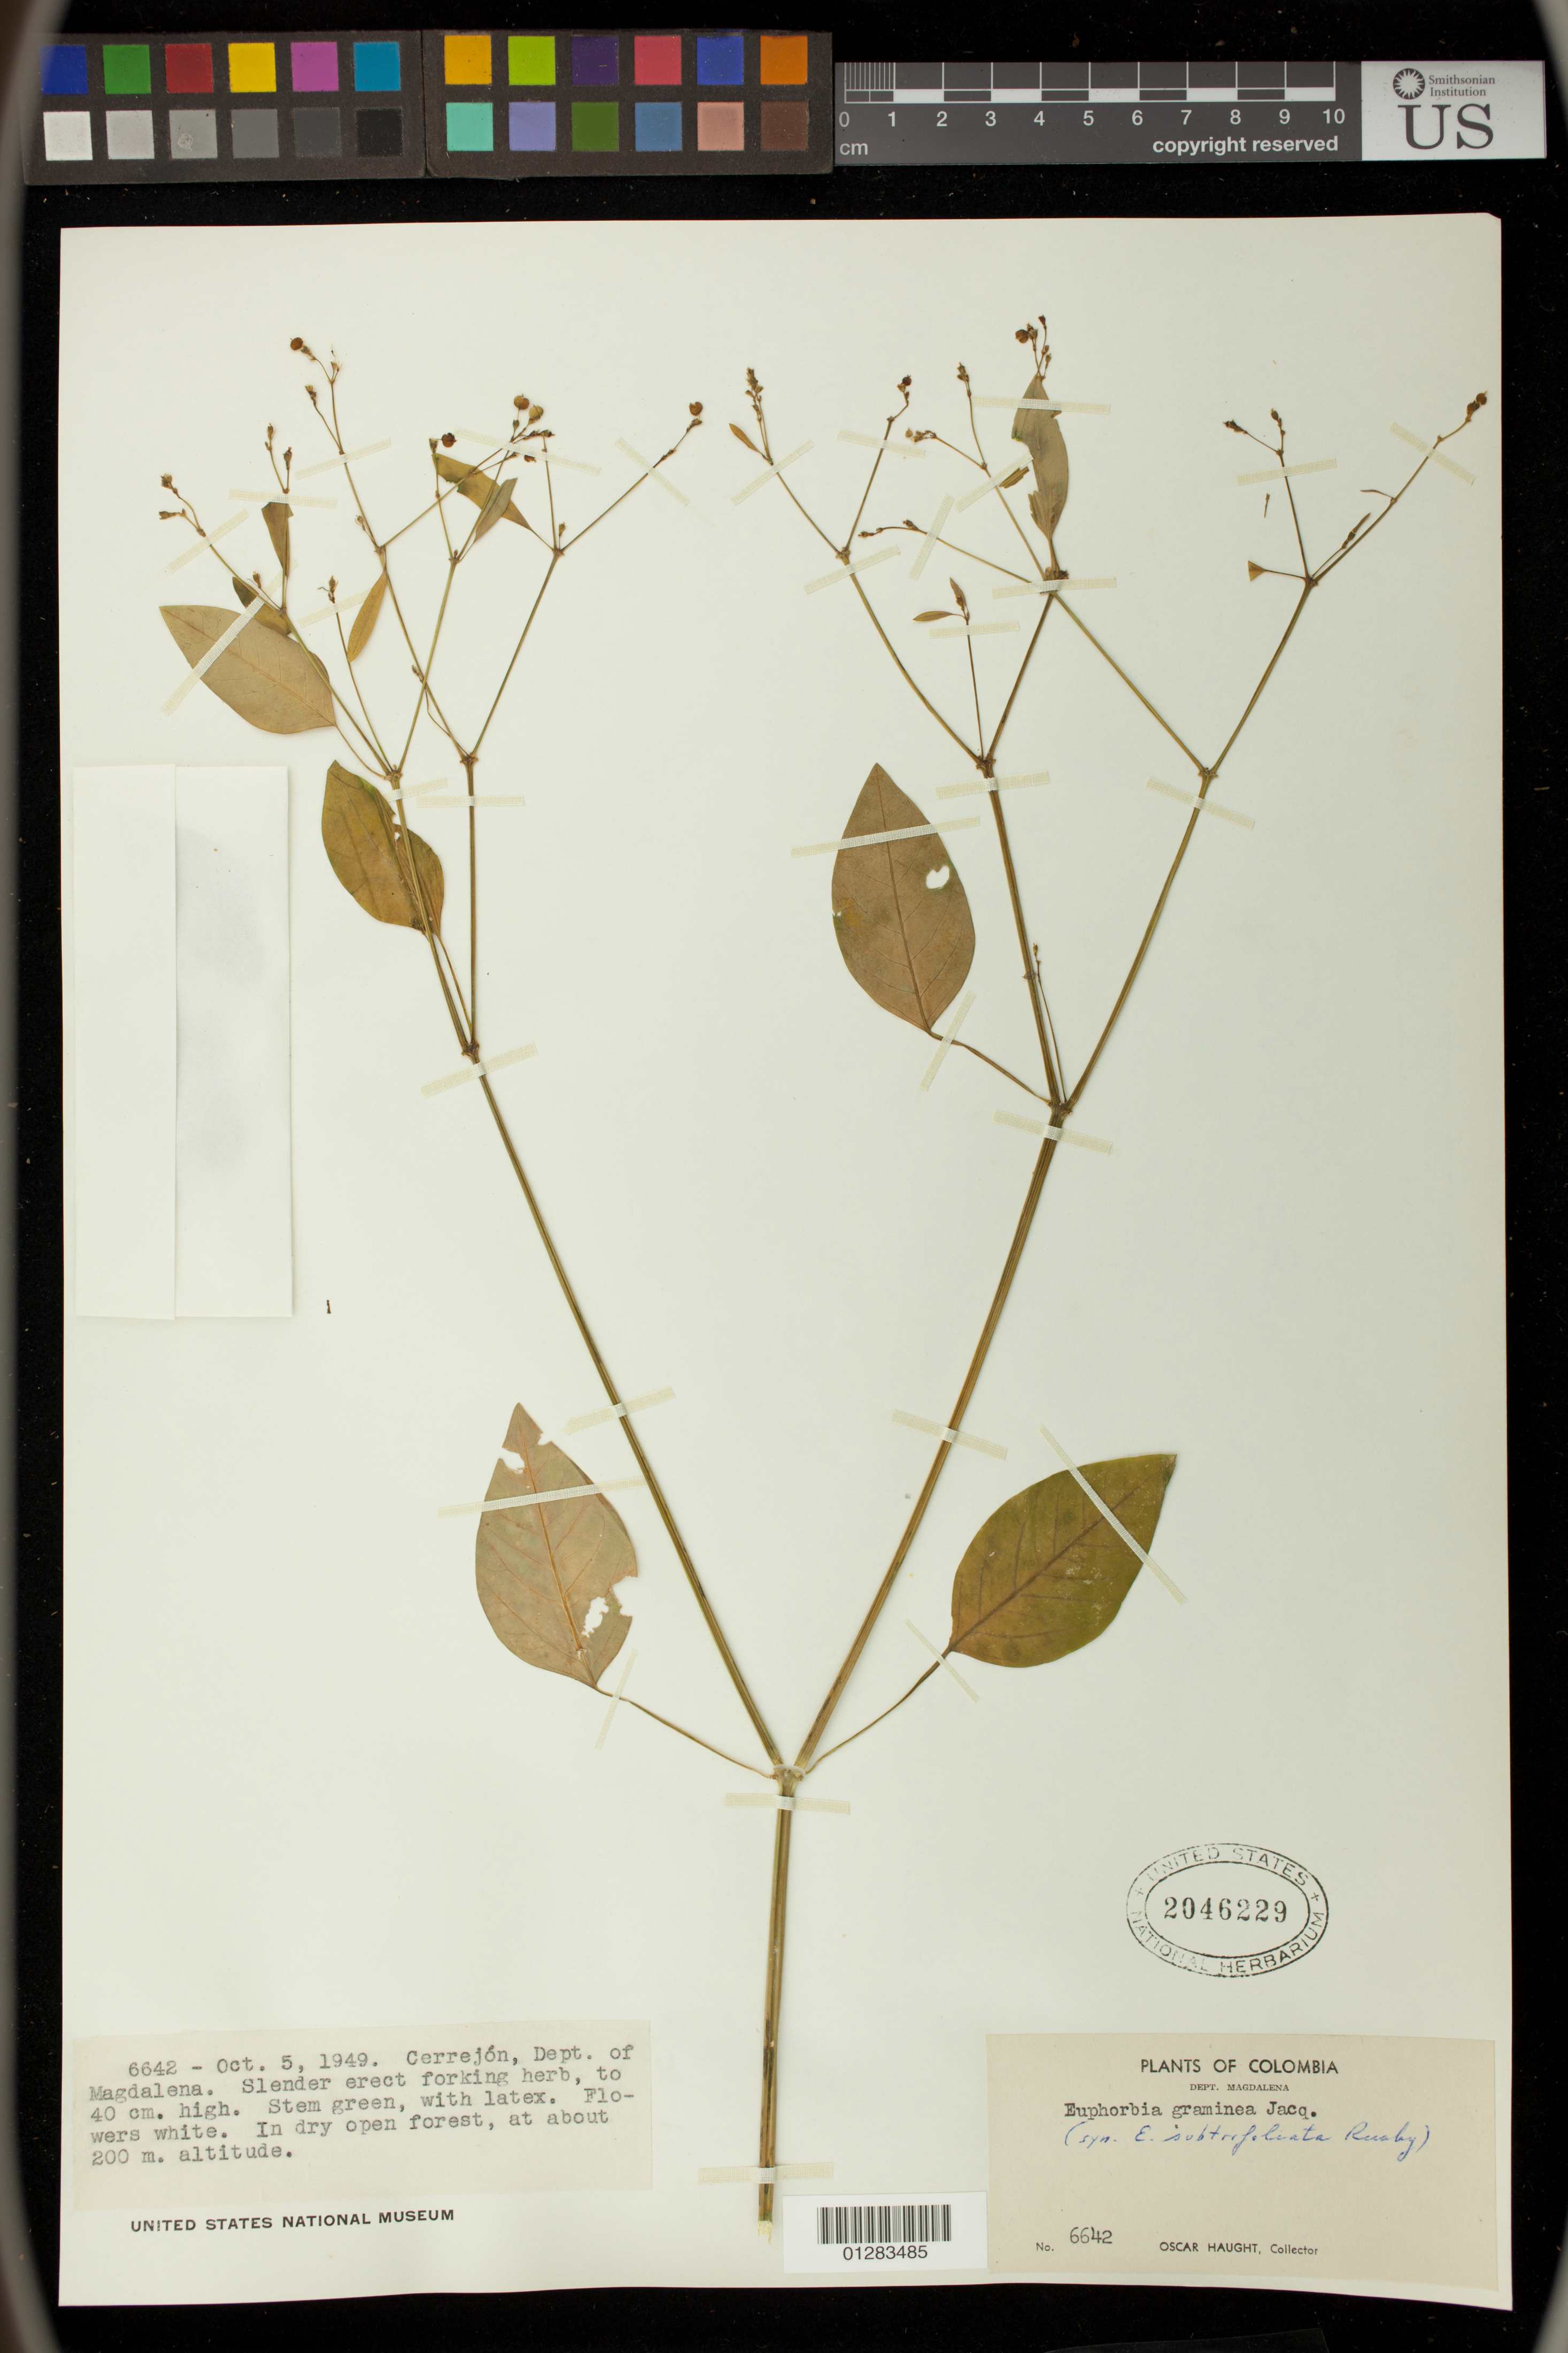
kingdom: Plantae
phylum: Tracheophyta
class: Magnoliopsida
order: Malpighiales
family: Euphorbiaceae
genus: Euphorbia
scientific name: Euphorbia graminea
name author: Jacq.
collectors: O. Haught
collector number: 6642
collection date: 1949-10-05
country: Colombia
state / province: Magdalena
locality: Cerrejón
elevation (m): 200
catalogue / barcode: US 2046229